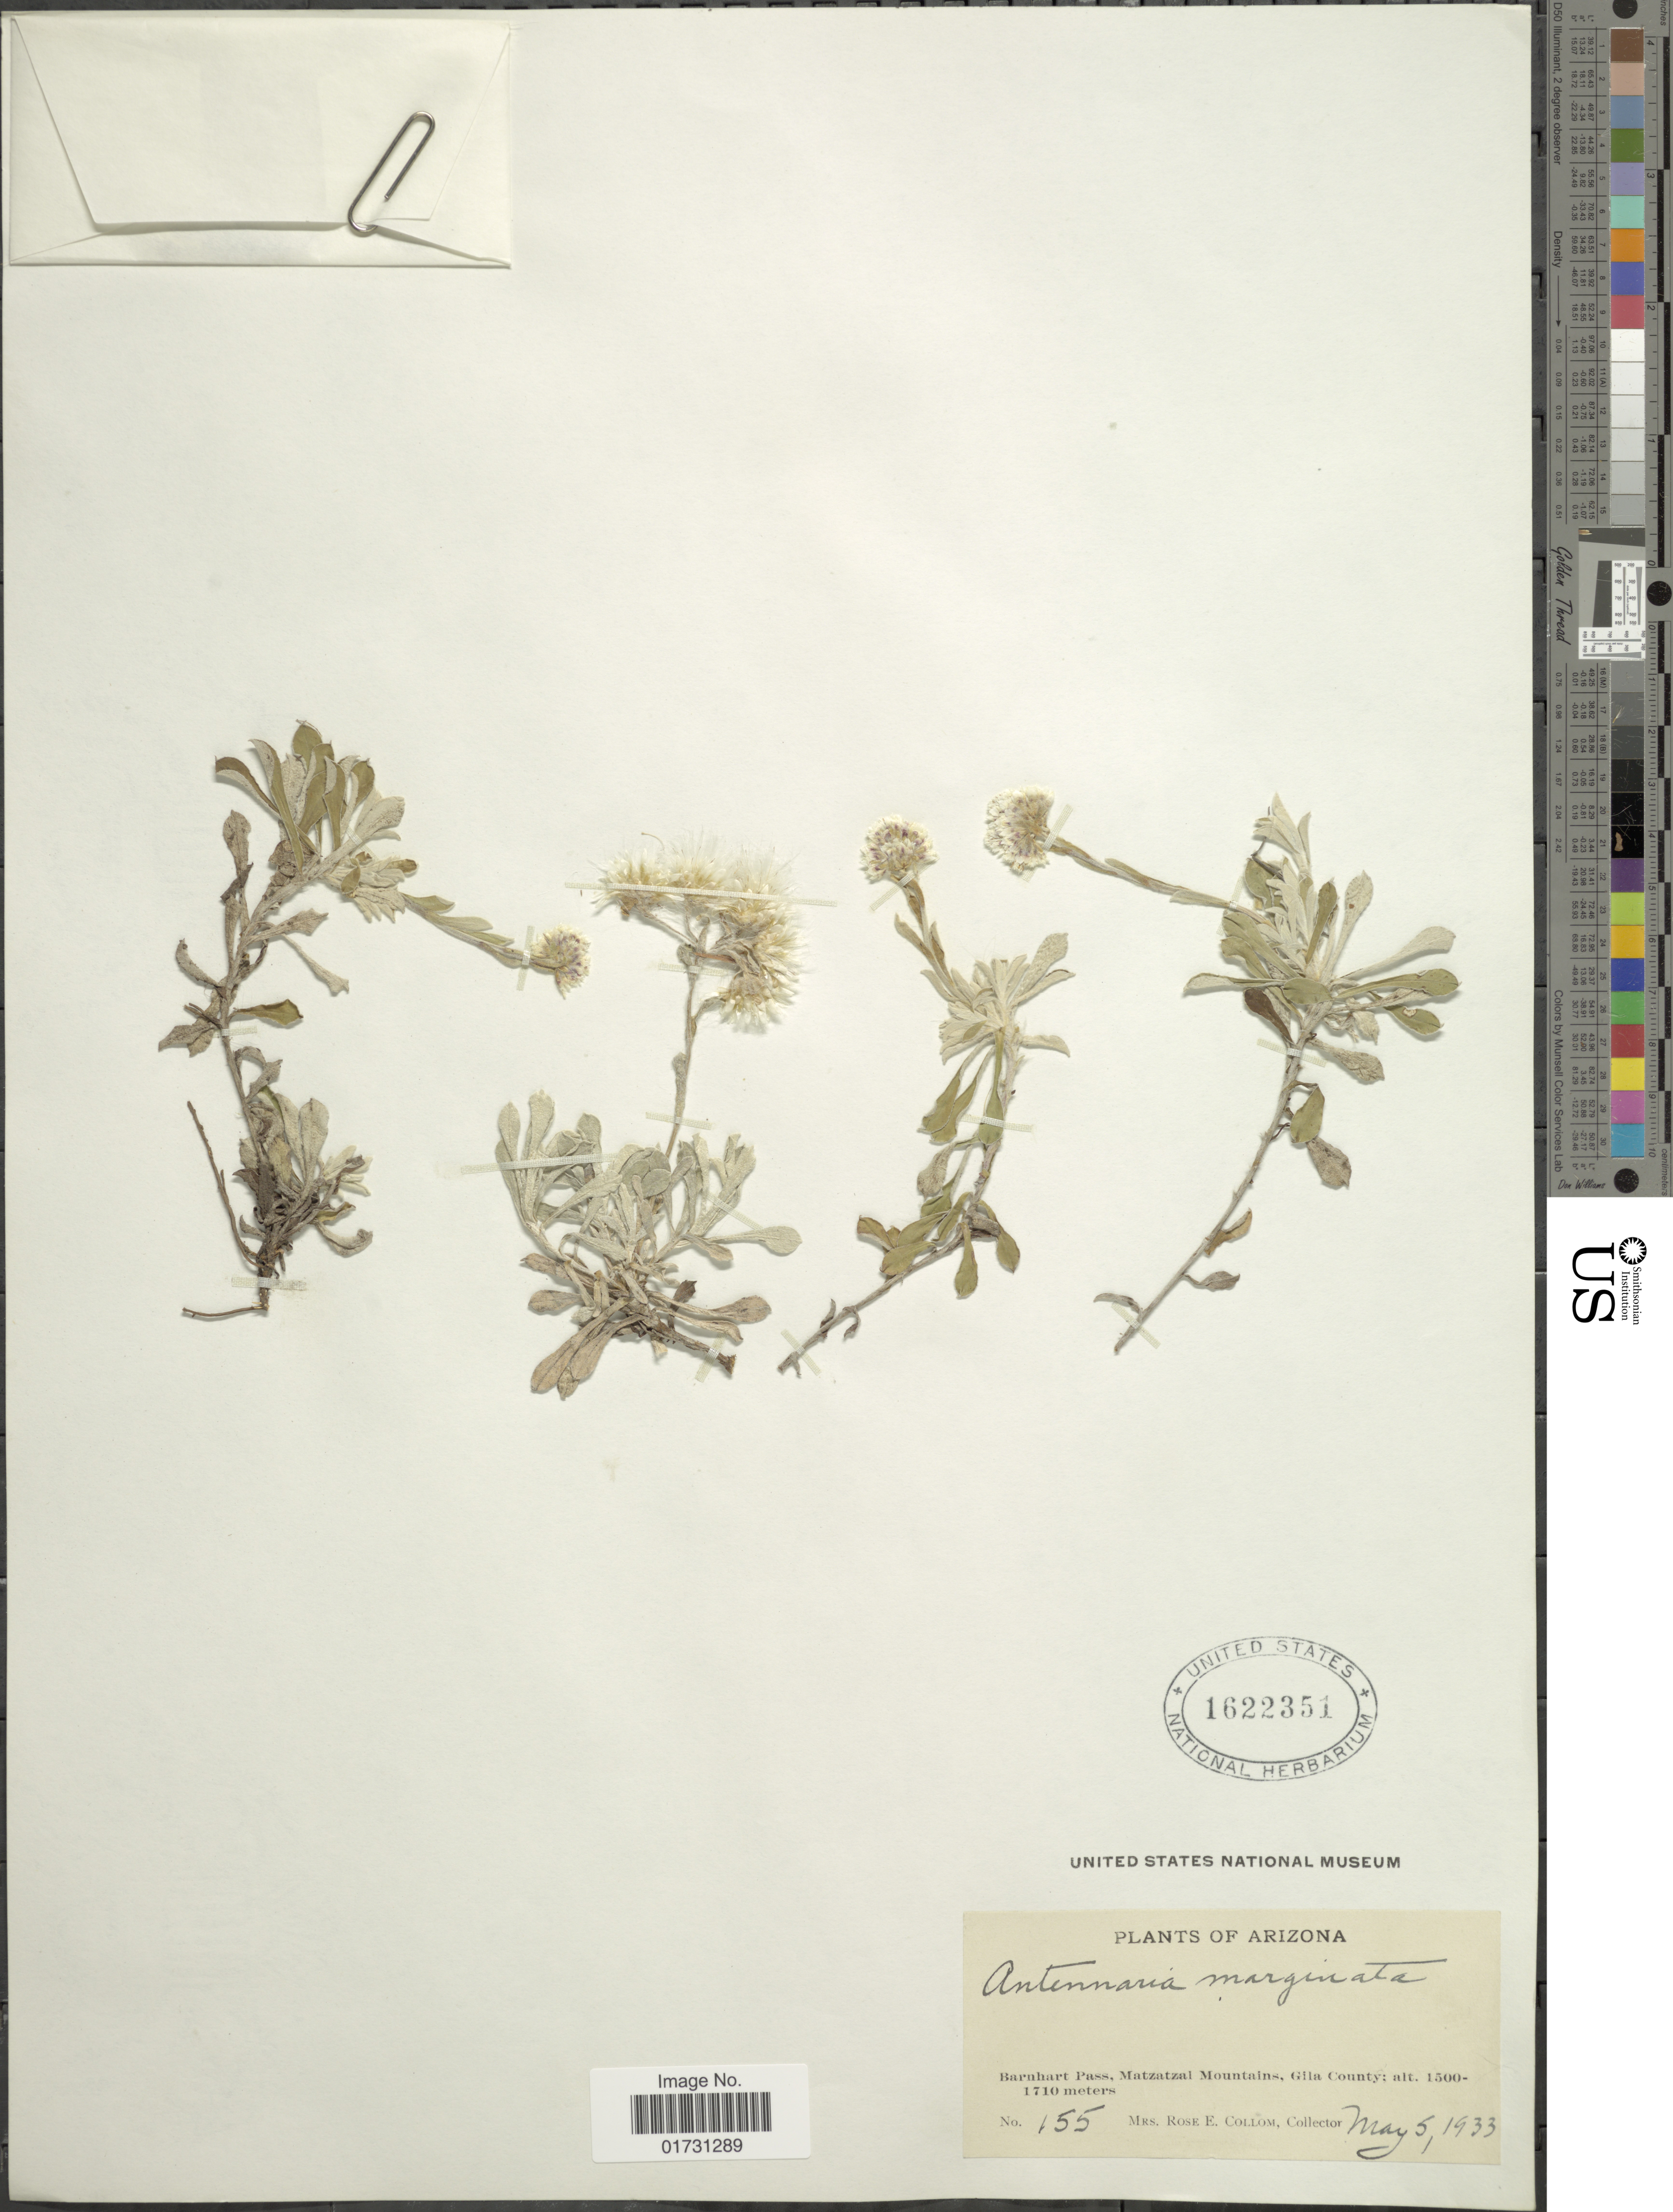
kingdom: Plantae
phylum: Tracheophyta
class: Magnoliopsida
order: Asterales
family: Asteraceae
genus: Antennaria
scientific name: Antennaria marginata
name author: Greene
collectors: R. E. Collom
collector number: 155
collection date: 1933-05-05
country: United States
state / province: Arizona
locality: Baruhart Pass, Matzatzal Mountains Gila County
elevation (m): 1500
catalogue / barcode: US 1622351